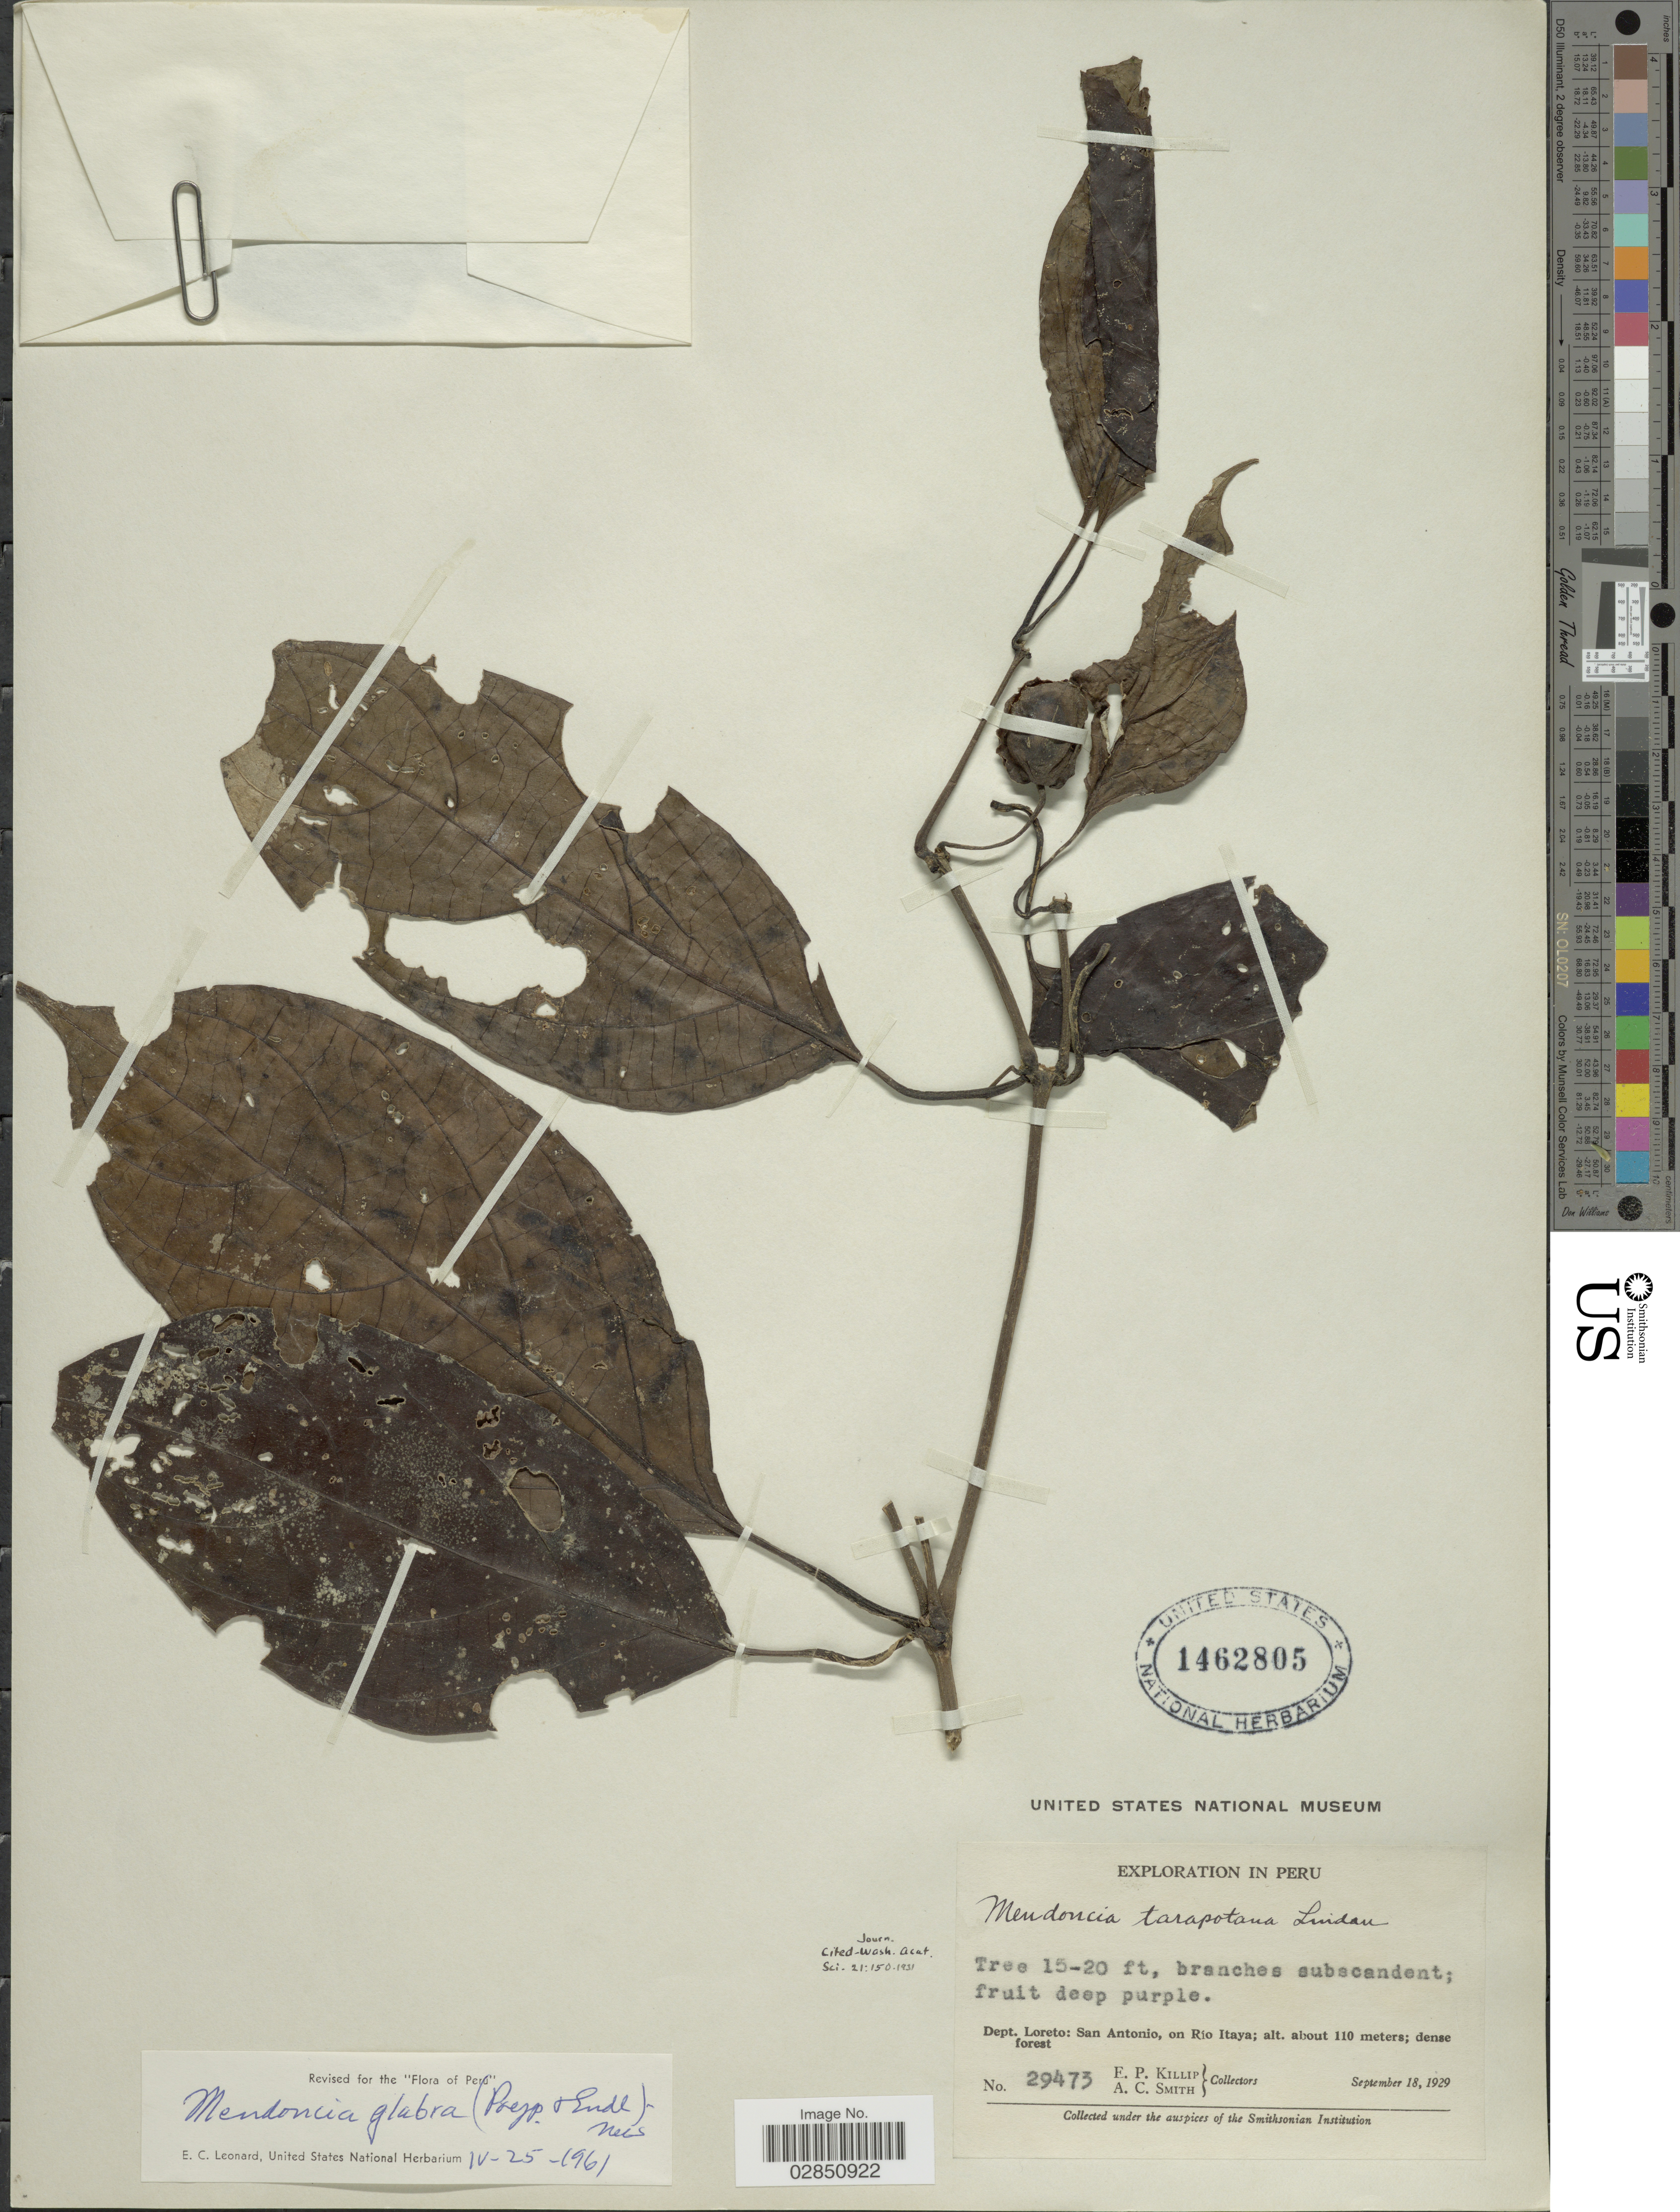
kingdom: Plantae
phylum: Tracheophyta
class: Magnoliopsida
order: Lamiales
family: Acanthaceae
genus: Mendoncia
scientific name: Mendoncia glabra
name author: (Poepp. & Endl.) Nees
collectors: E. P. Killip & A. C. Smith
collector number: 29473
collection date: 1929-09-18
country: Peru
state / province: Loreto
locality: San Antonio, on Río Itaya.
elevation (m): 110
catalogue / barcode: US 1462805